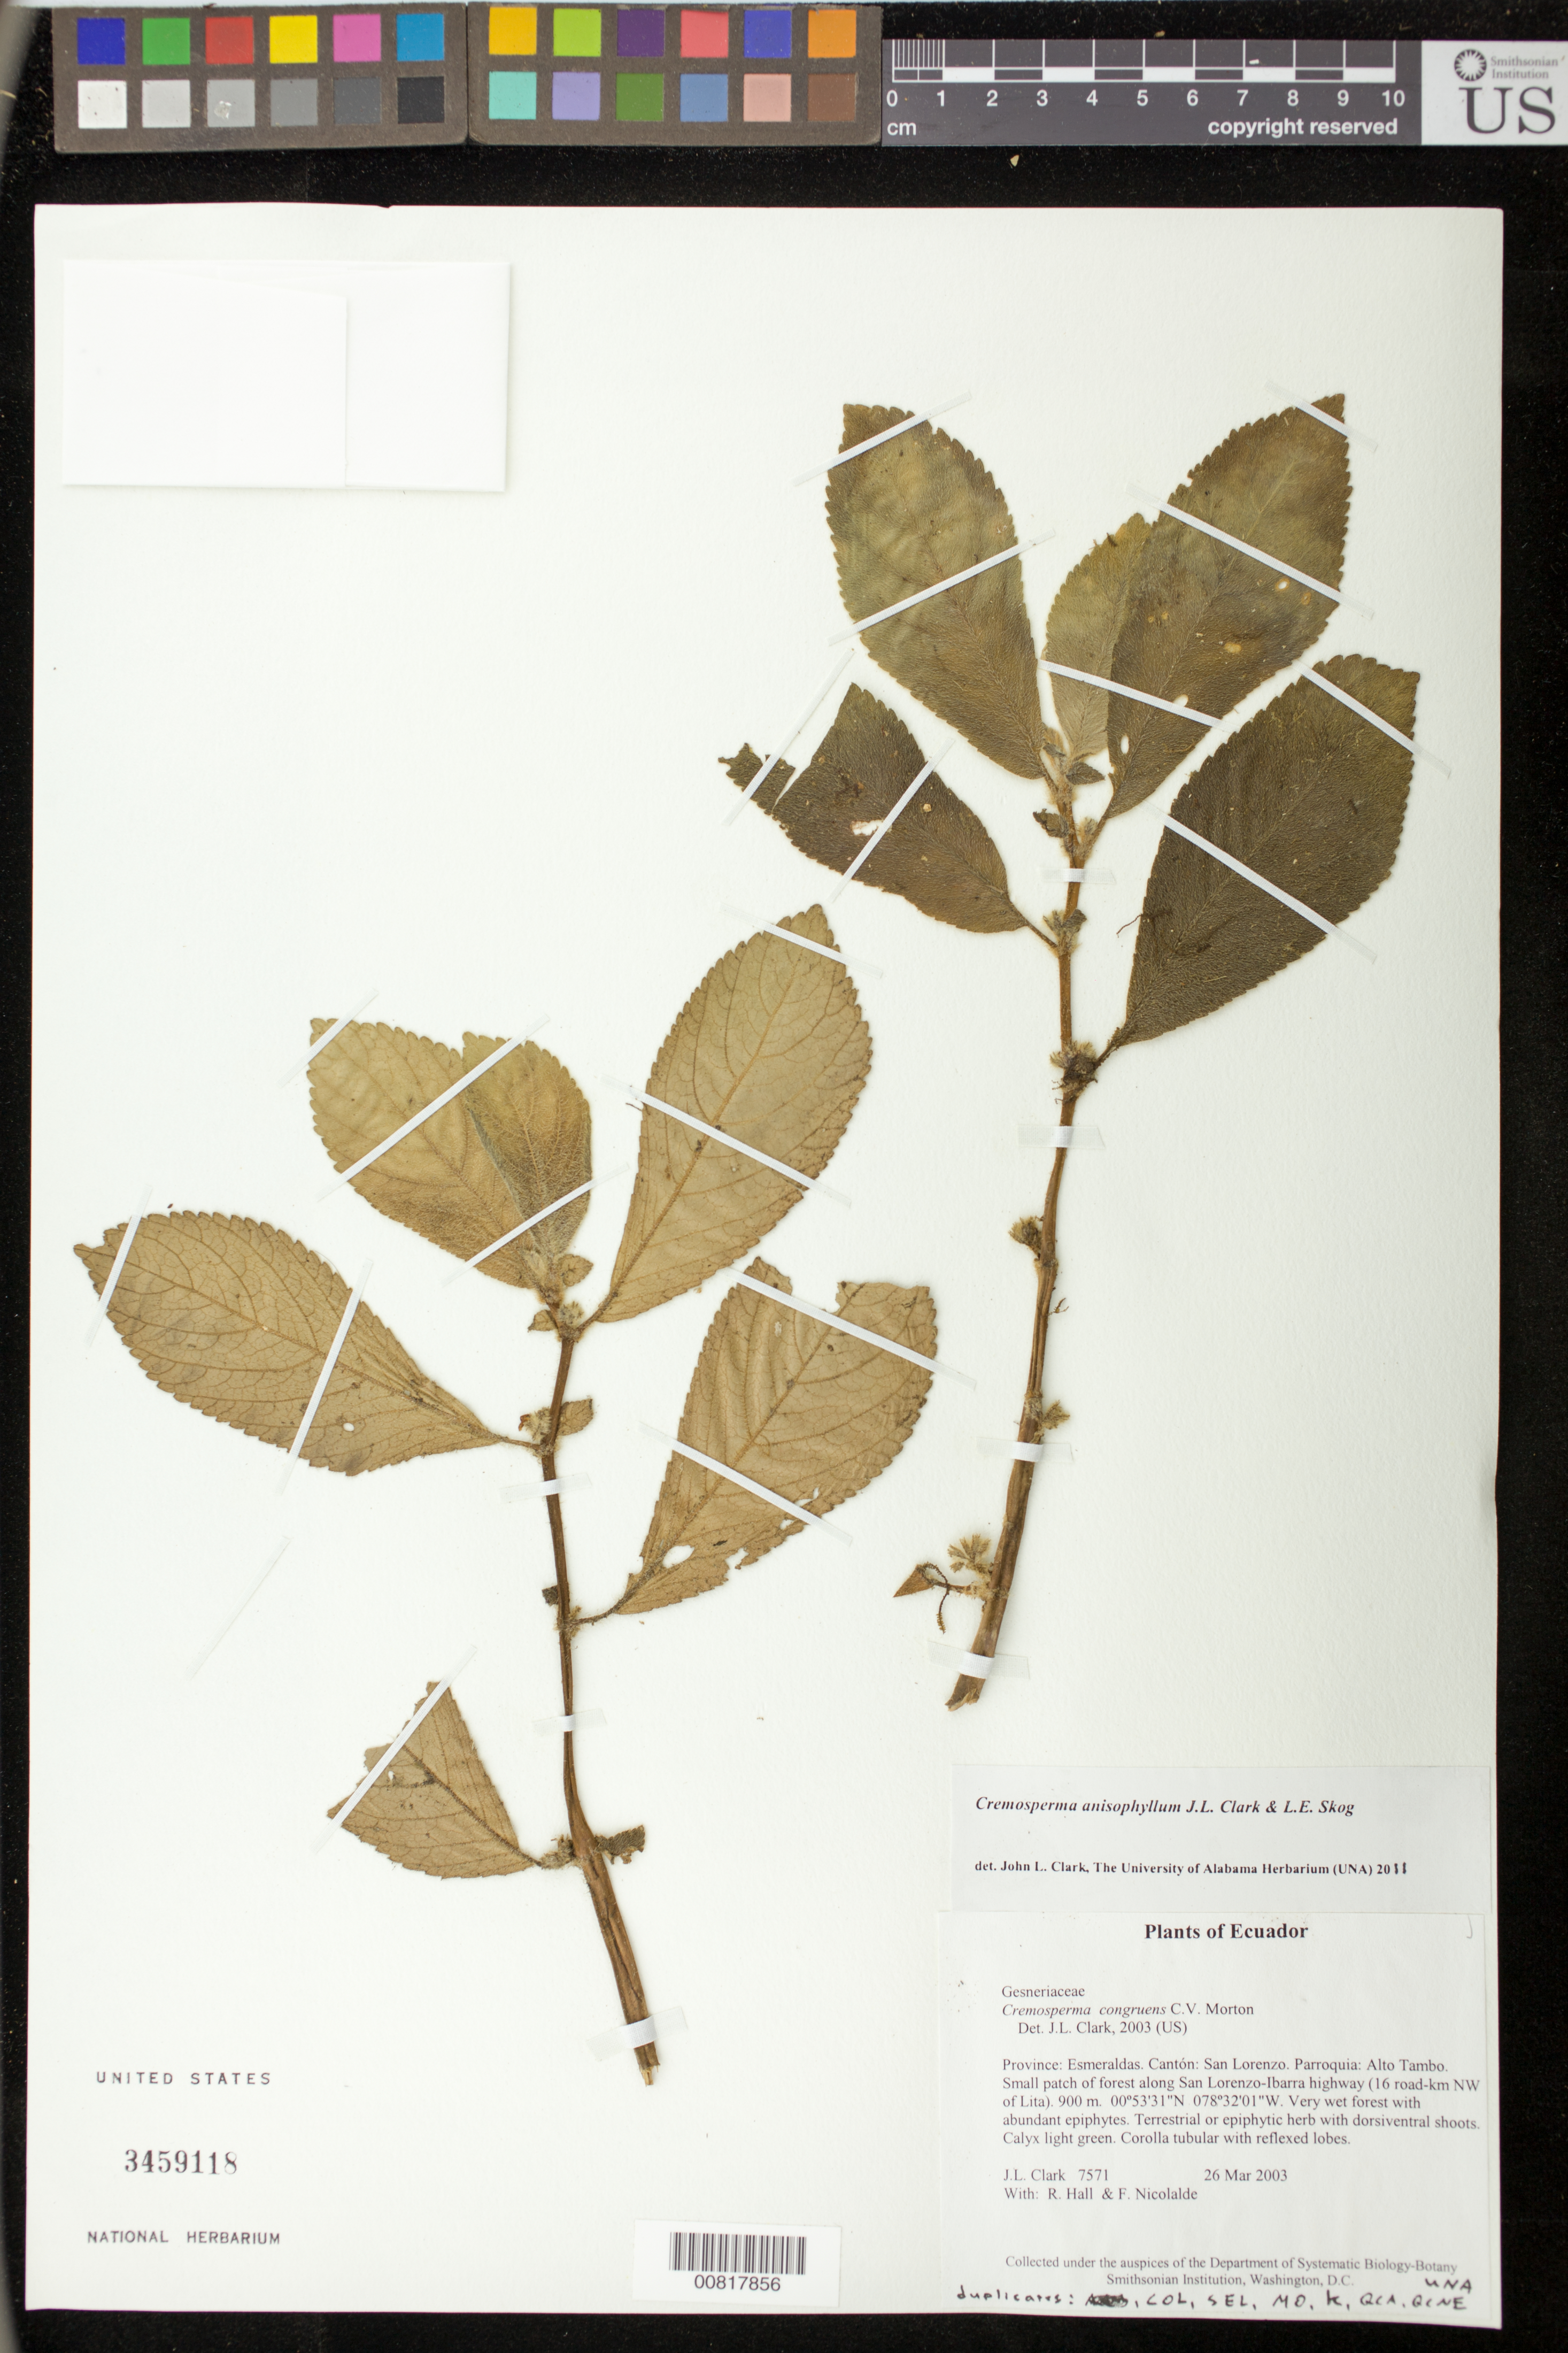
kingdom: Plantae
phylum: Tracheophyta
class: Magnoliopsida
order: Lamiales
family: Gesneriaceae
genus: Cremosperma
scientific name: Cremosperma anisophyllum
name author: J.L. Clark & L.E. Skog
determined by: Clark, J. L., (SEL), The Marie Selby Botanical Garden (UNITED STATES)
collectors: J. L. Clark, R. Hall & F. Nicolalde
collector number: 7571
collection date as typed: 26 Mar 2003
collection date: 2003-03-26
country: Ecuador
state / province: Esmeraldas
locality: San Lorenzo. Parroquia: Alto Tambo. Small patch of forest along San Lorenzo-Ibarra highway (16 road-km NW of Lita).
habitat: Very wet forest with abundant epiphytes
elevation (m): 900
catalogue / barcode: US 3459118